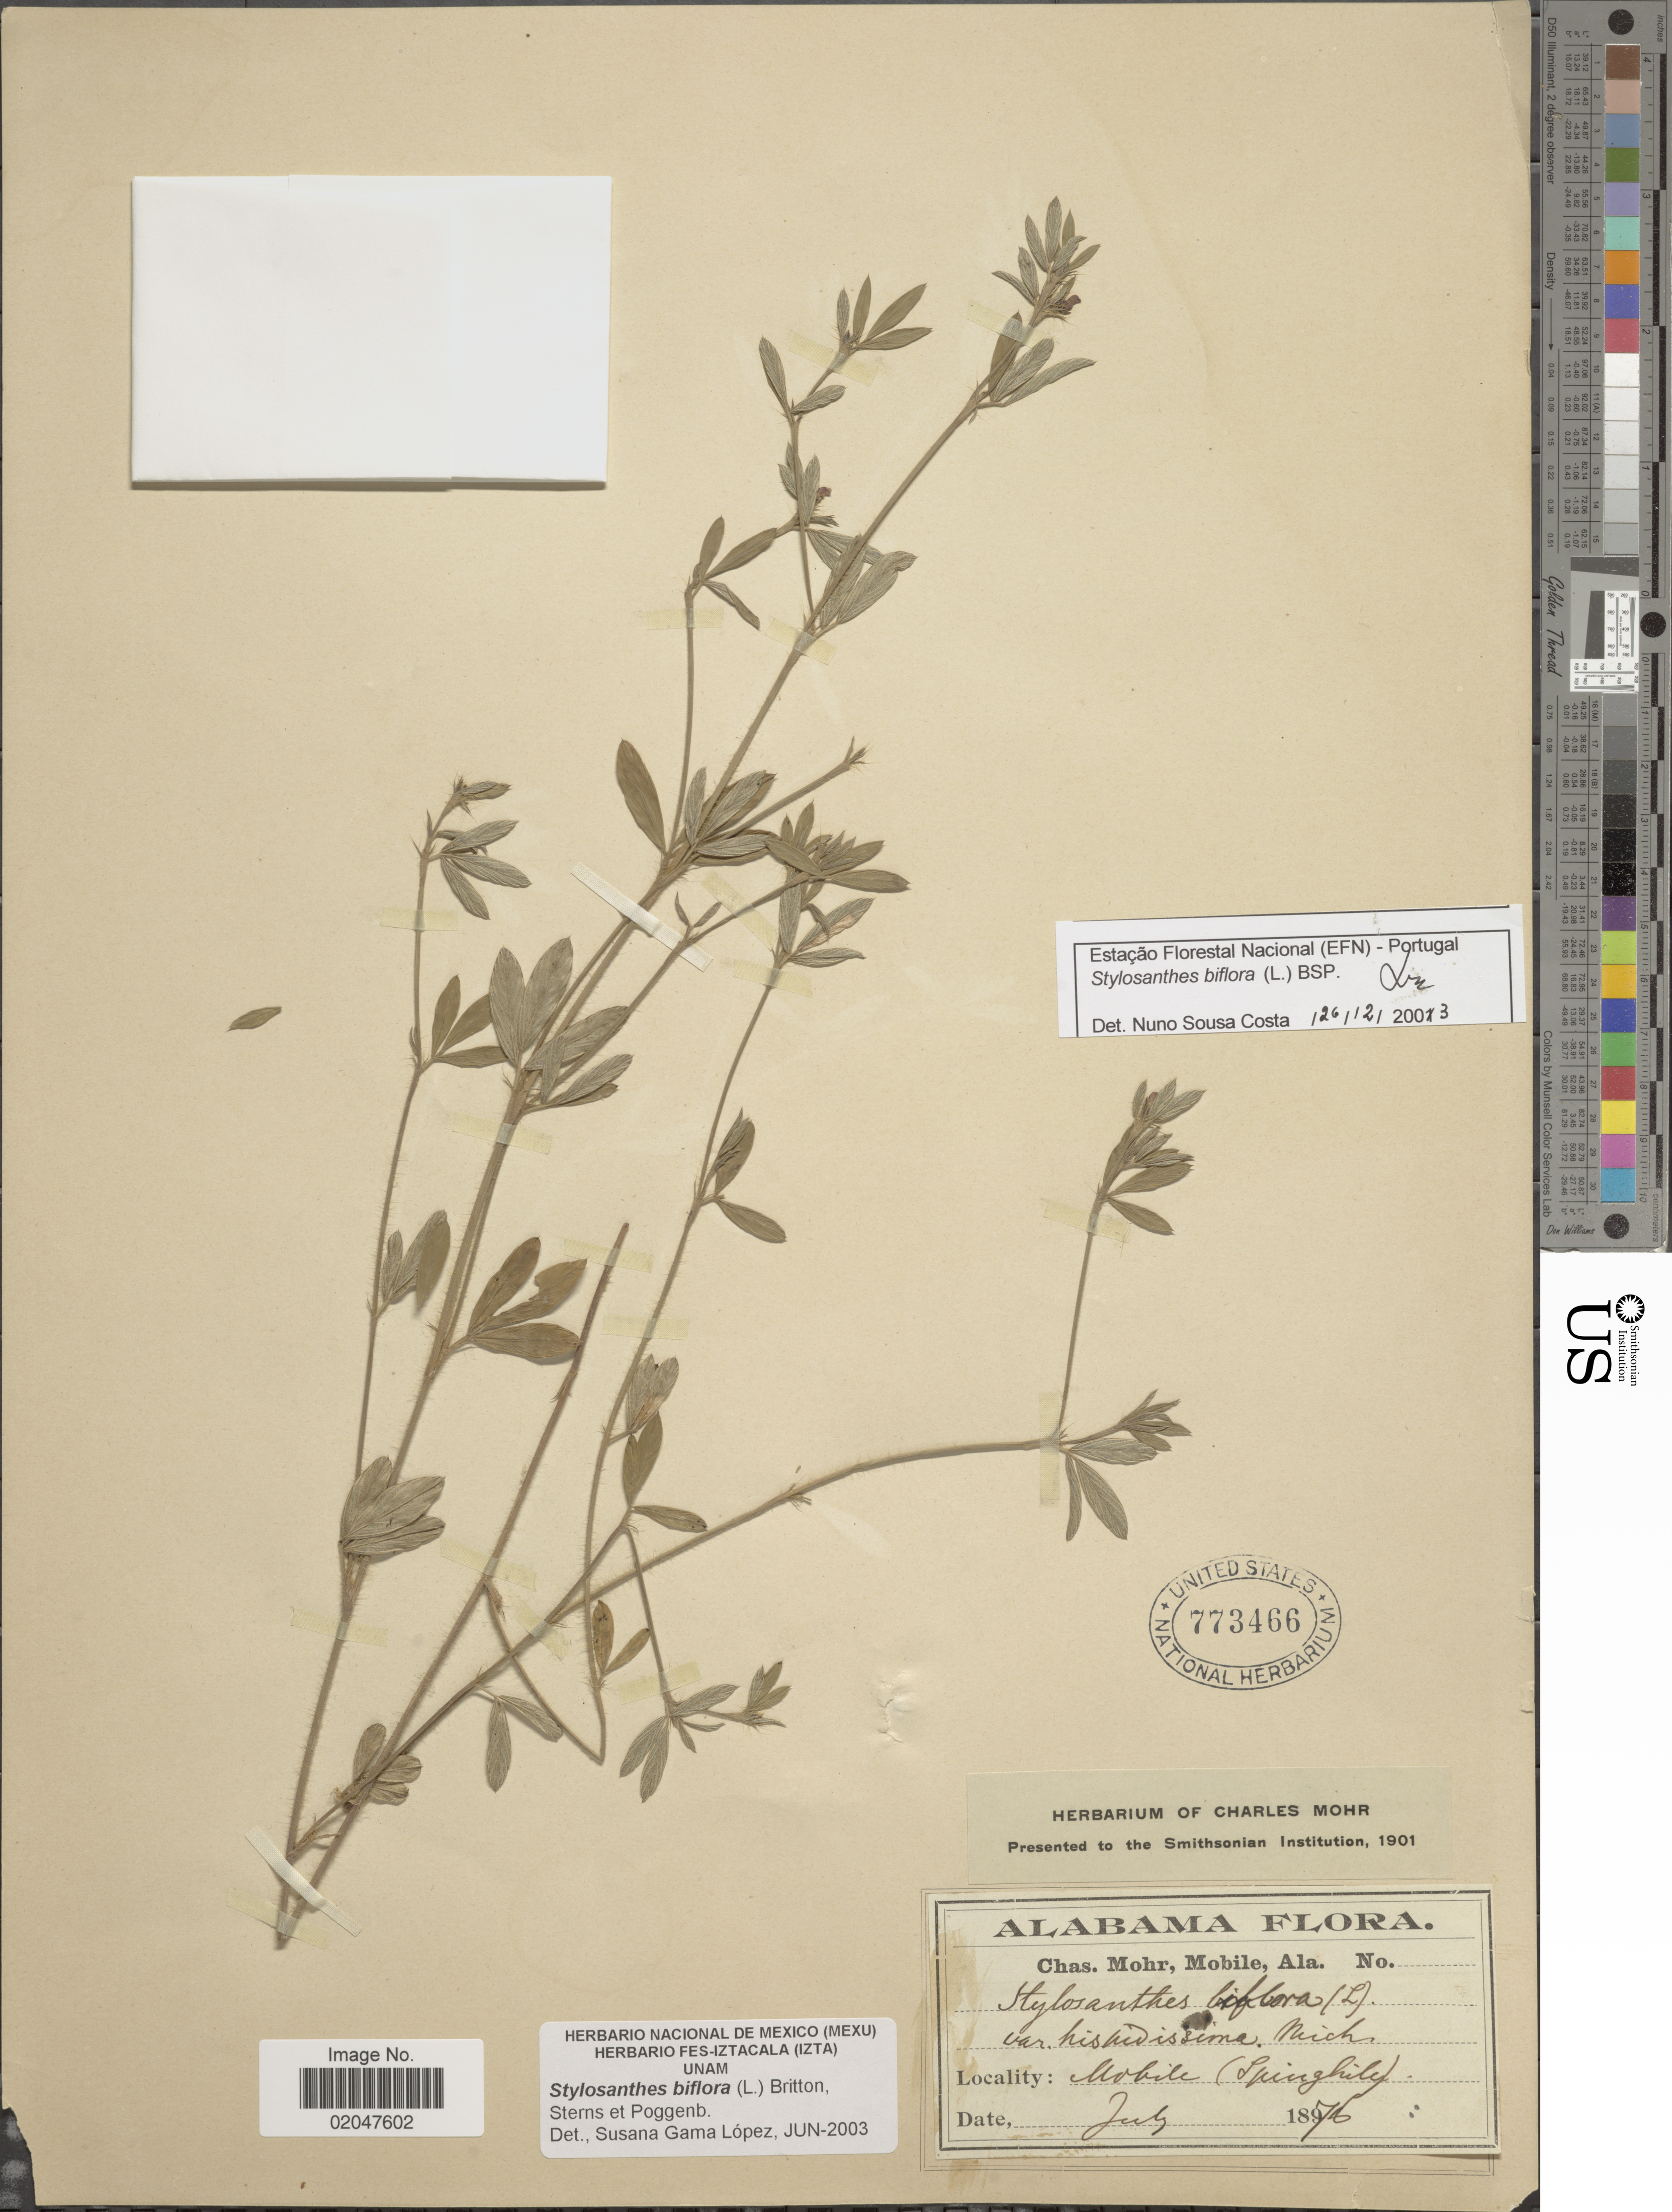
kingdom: Plantae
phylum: Tracheophyta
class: Magnoliopsida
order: Fabales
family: Fabaceae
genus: Stylosanthes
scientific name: Stylosanthes biflora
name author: (L.) Britton et al.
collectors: Mohr, C. T. (herbarium)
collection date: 1876-07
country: United States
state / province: Alabama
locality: Mobile (Springhill)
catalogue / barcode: US 773466